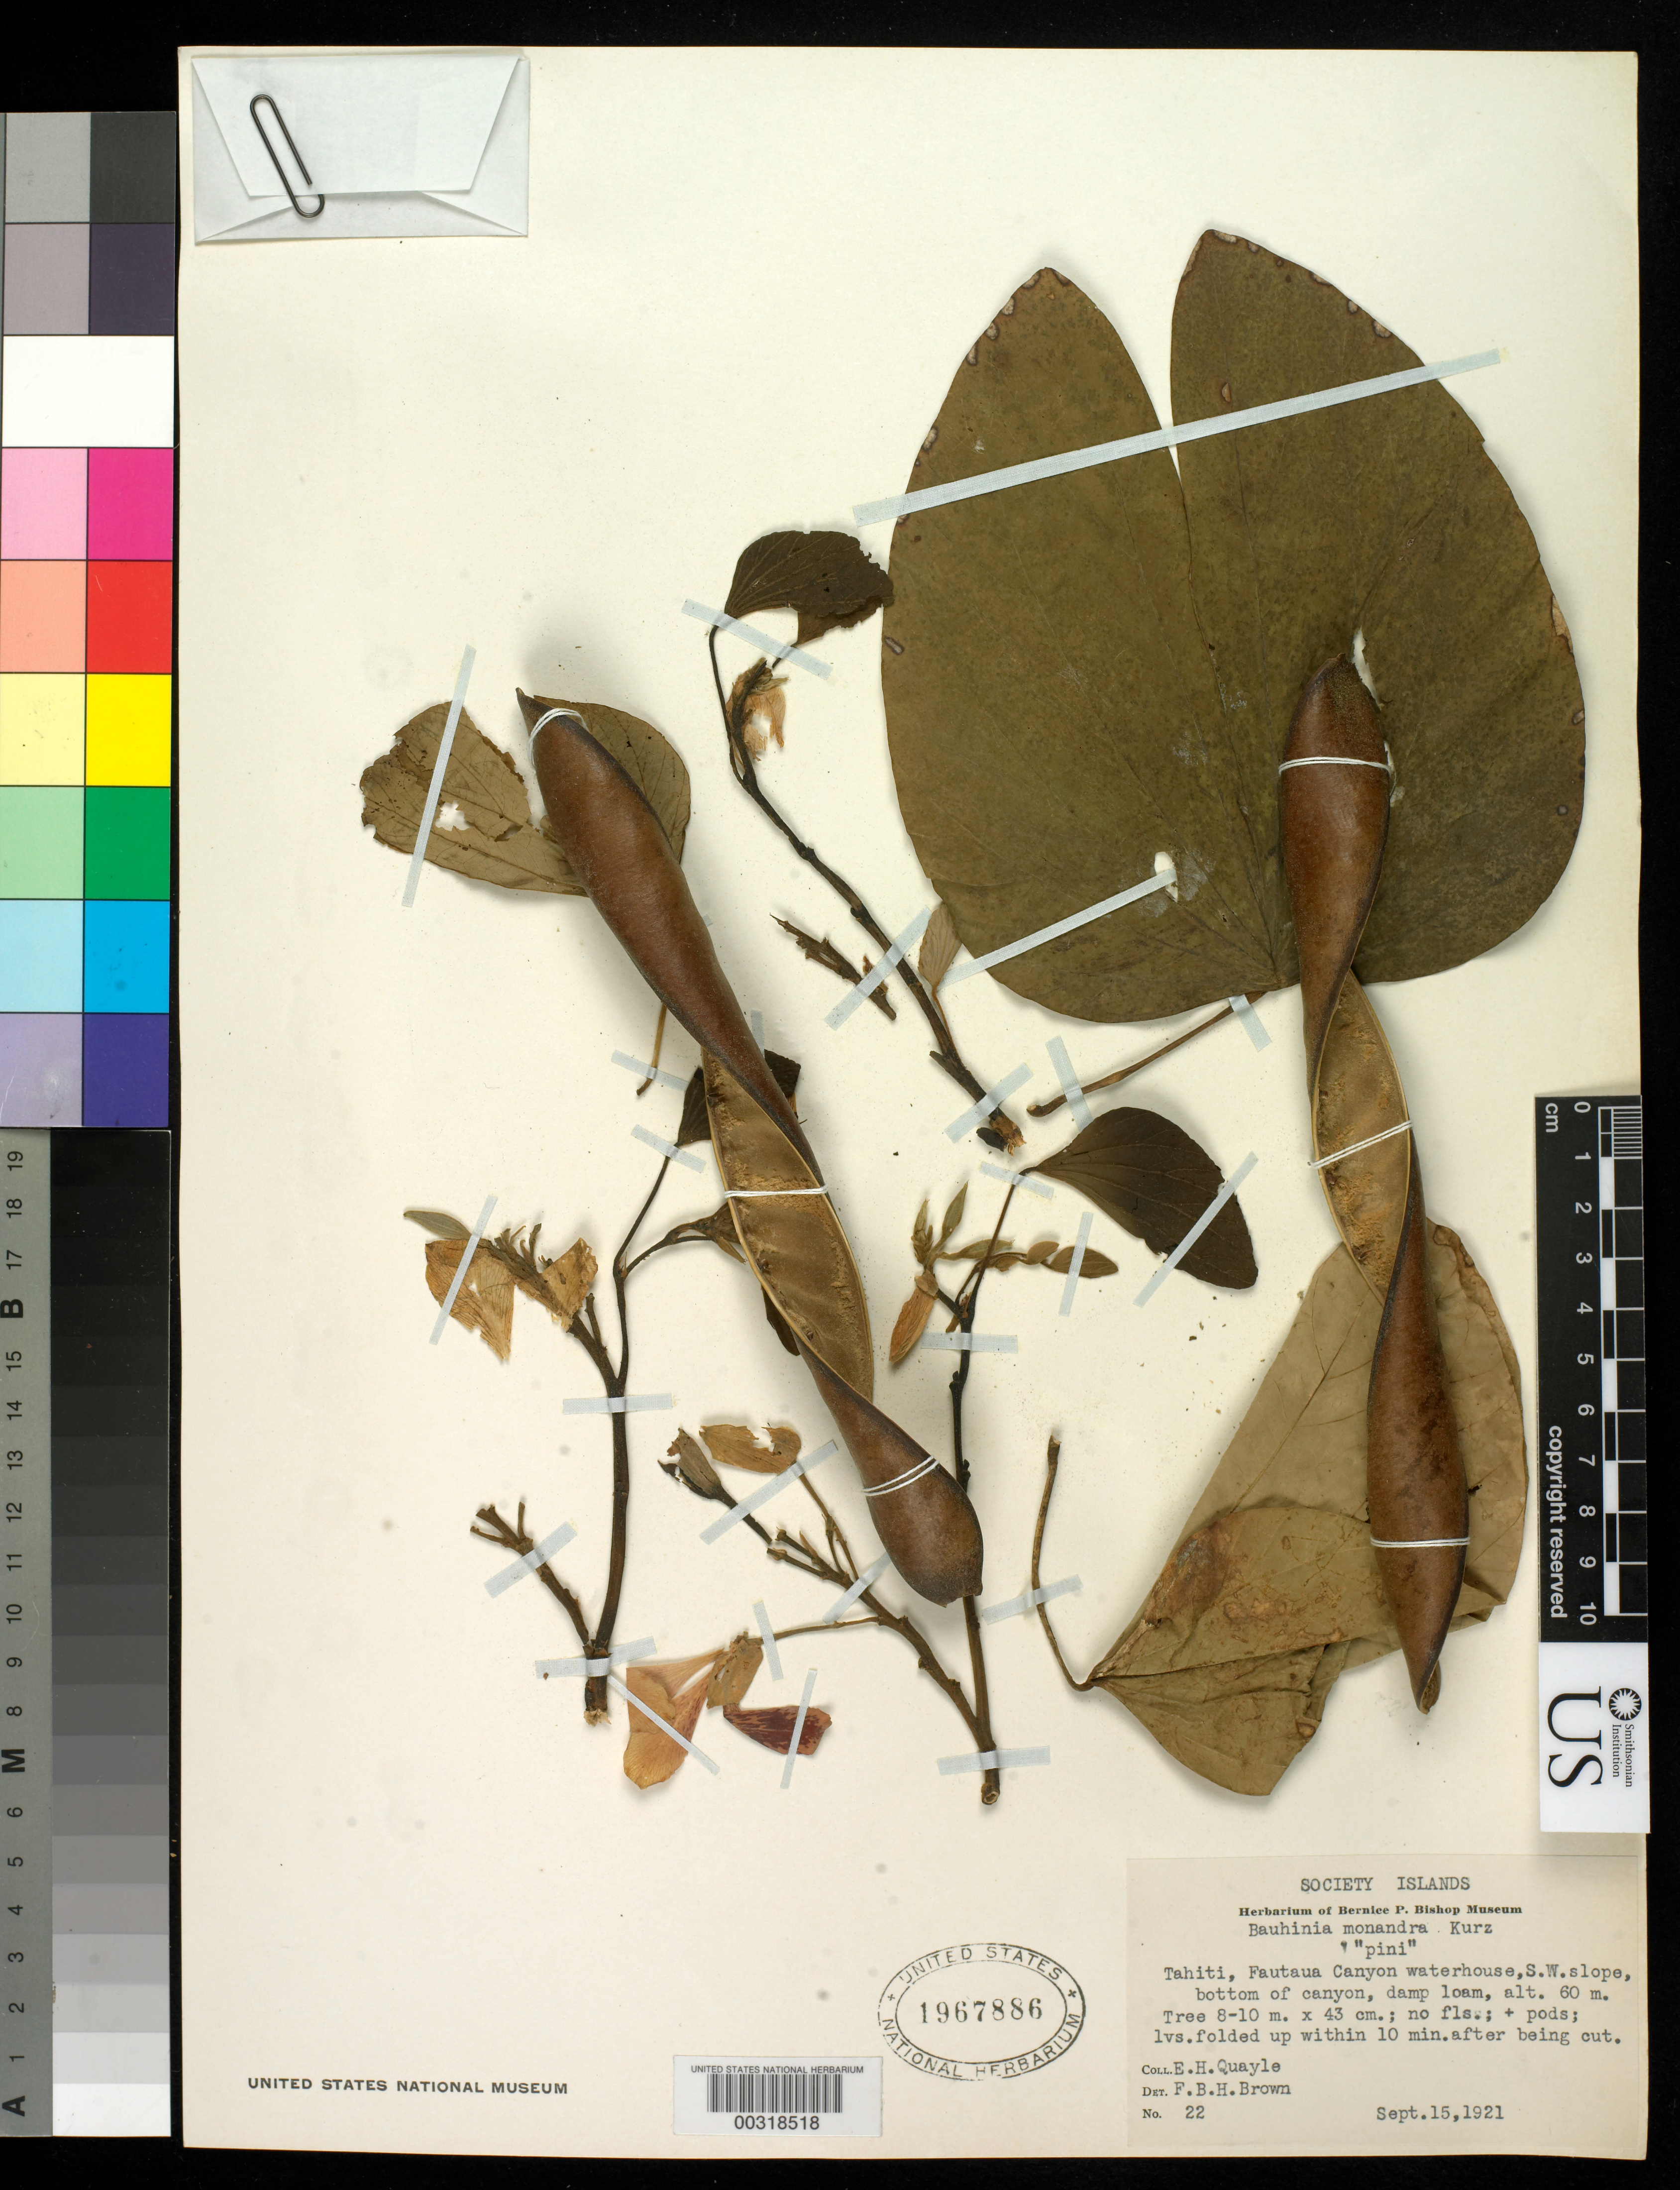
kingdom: Plantae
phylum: Tracheophyta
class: Magnoliopsida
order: Fabales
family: Fabaceae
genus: Bauhinia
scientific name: Bauhinia monandra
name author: Kurz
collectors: E. Quayle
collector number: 22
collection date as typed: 15 Sep 1921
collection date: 1921-09-15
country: French Polynesia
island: Tahiti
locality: Fautaua canyon waterhouse, sw slope, bottom of canyon [Society Is.]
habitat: Damp loam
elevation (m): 60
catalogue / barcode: US 1967886